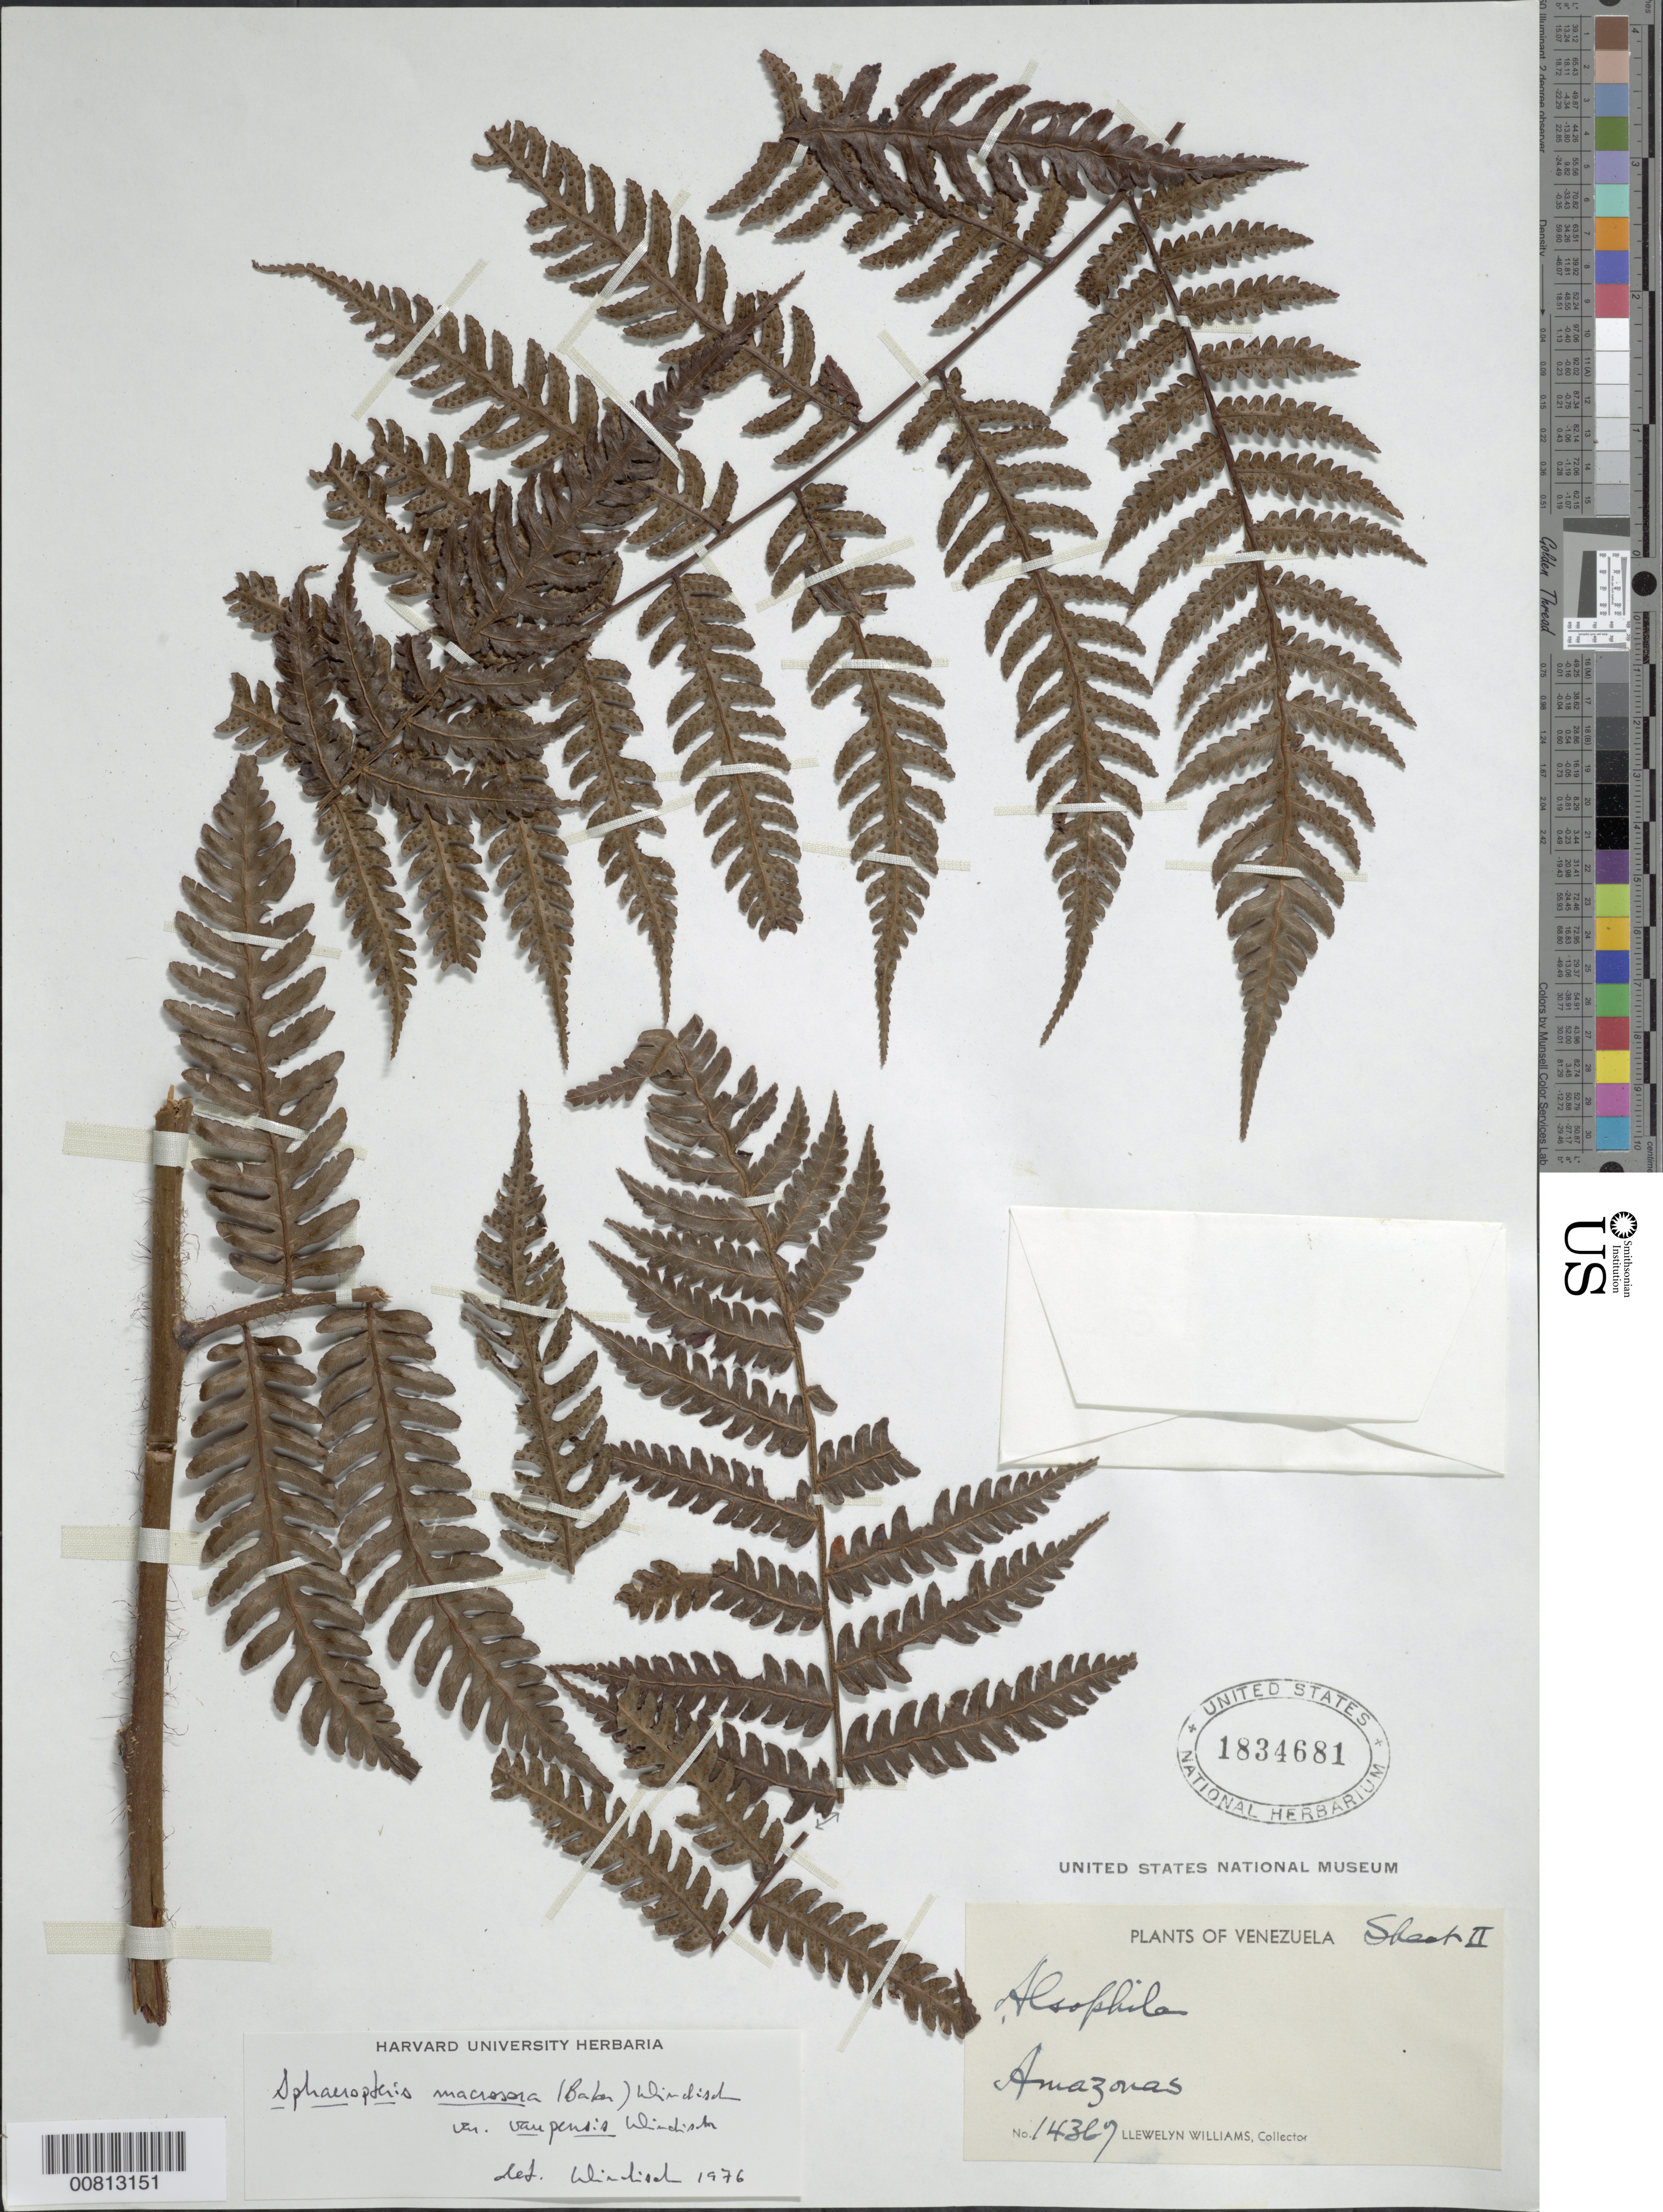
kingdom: Plantae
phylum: Tracheophyta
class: Polypodiopsida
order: Cyatheales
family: Cyatheaceae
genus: Cyathea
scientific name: Cyathea macrosora var. vaupensis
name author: (P.G. Windisch) A.R. Sm.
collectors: Ll. Williams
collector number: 14369*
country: Venezuela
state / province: Amazonas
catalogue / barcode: US 1834681